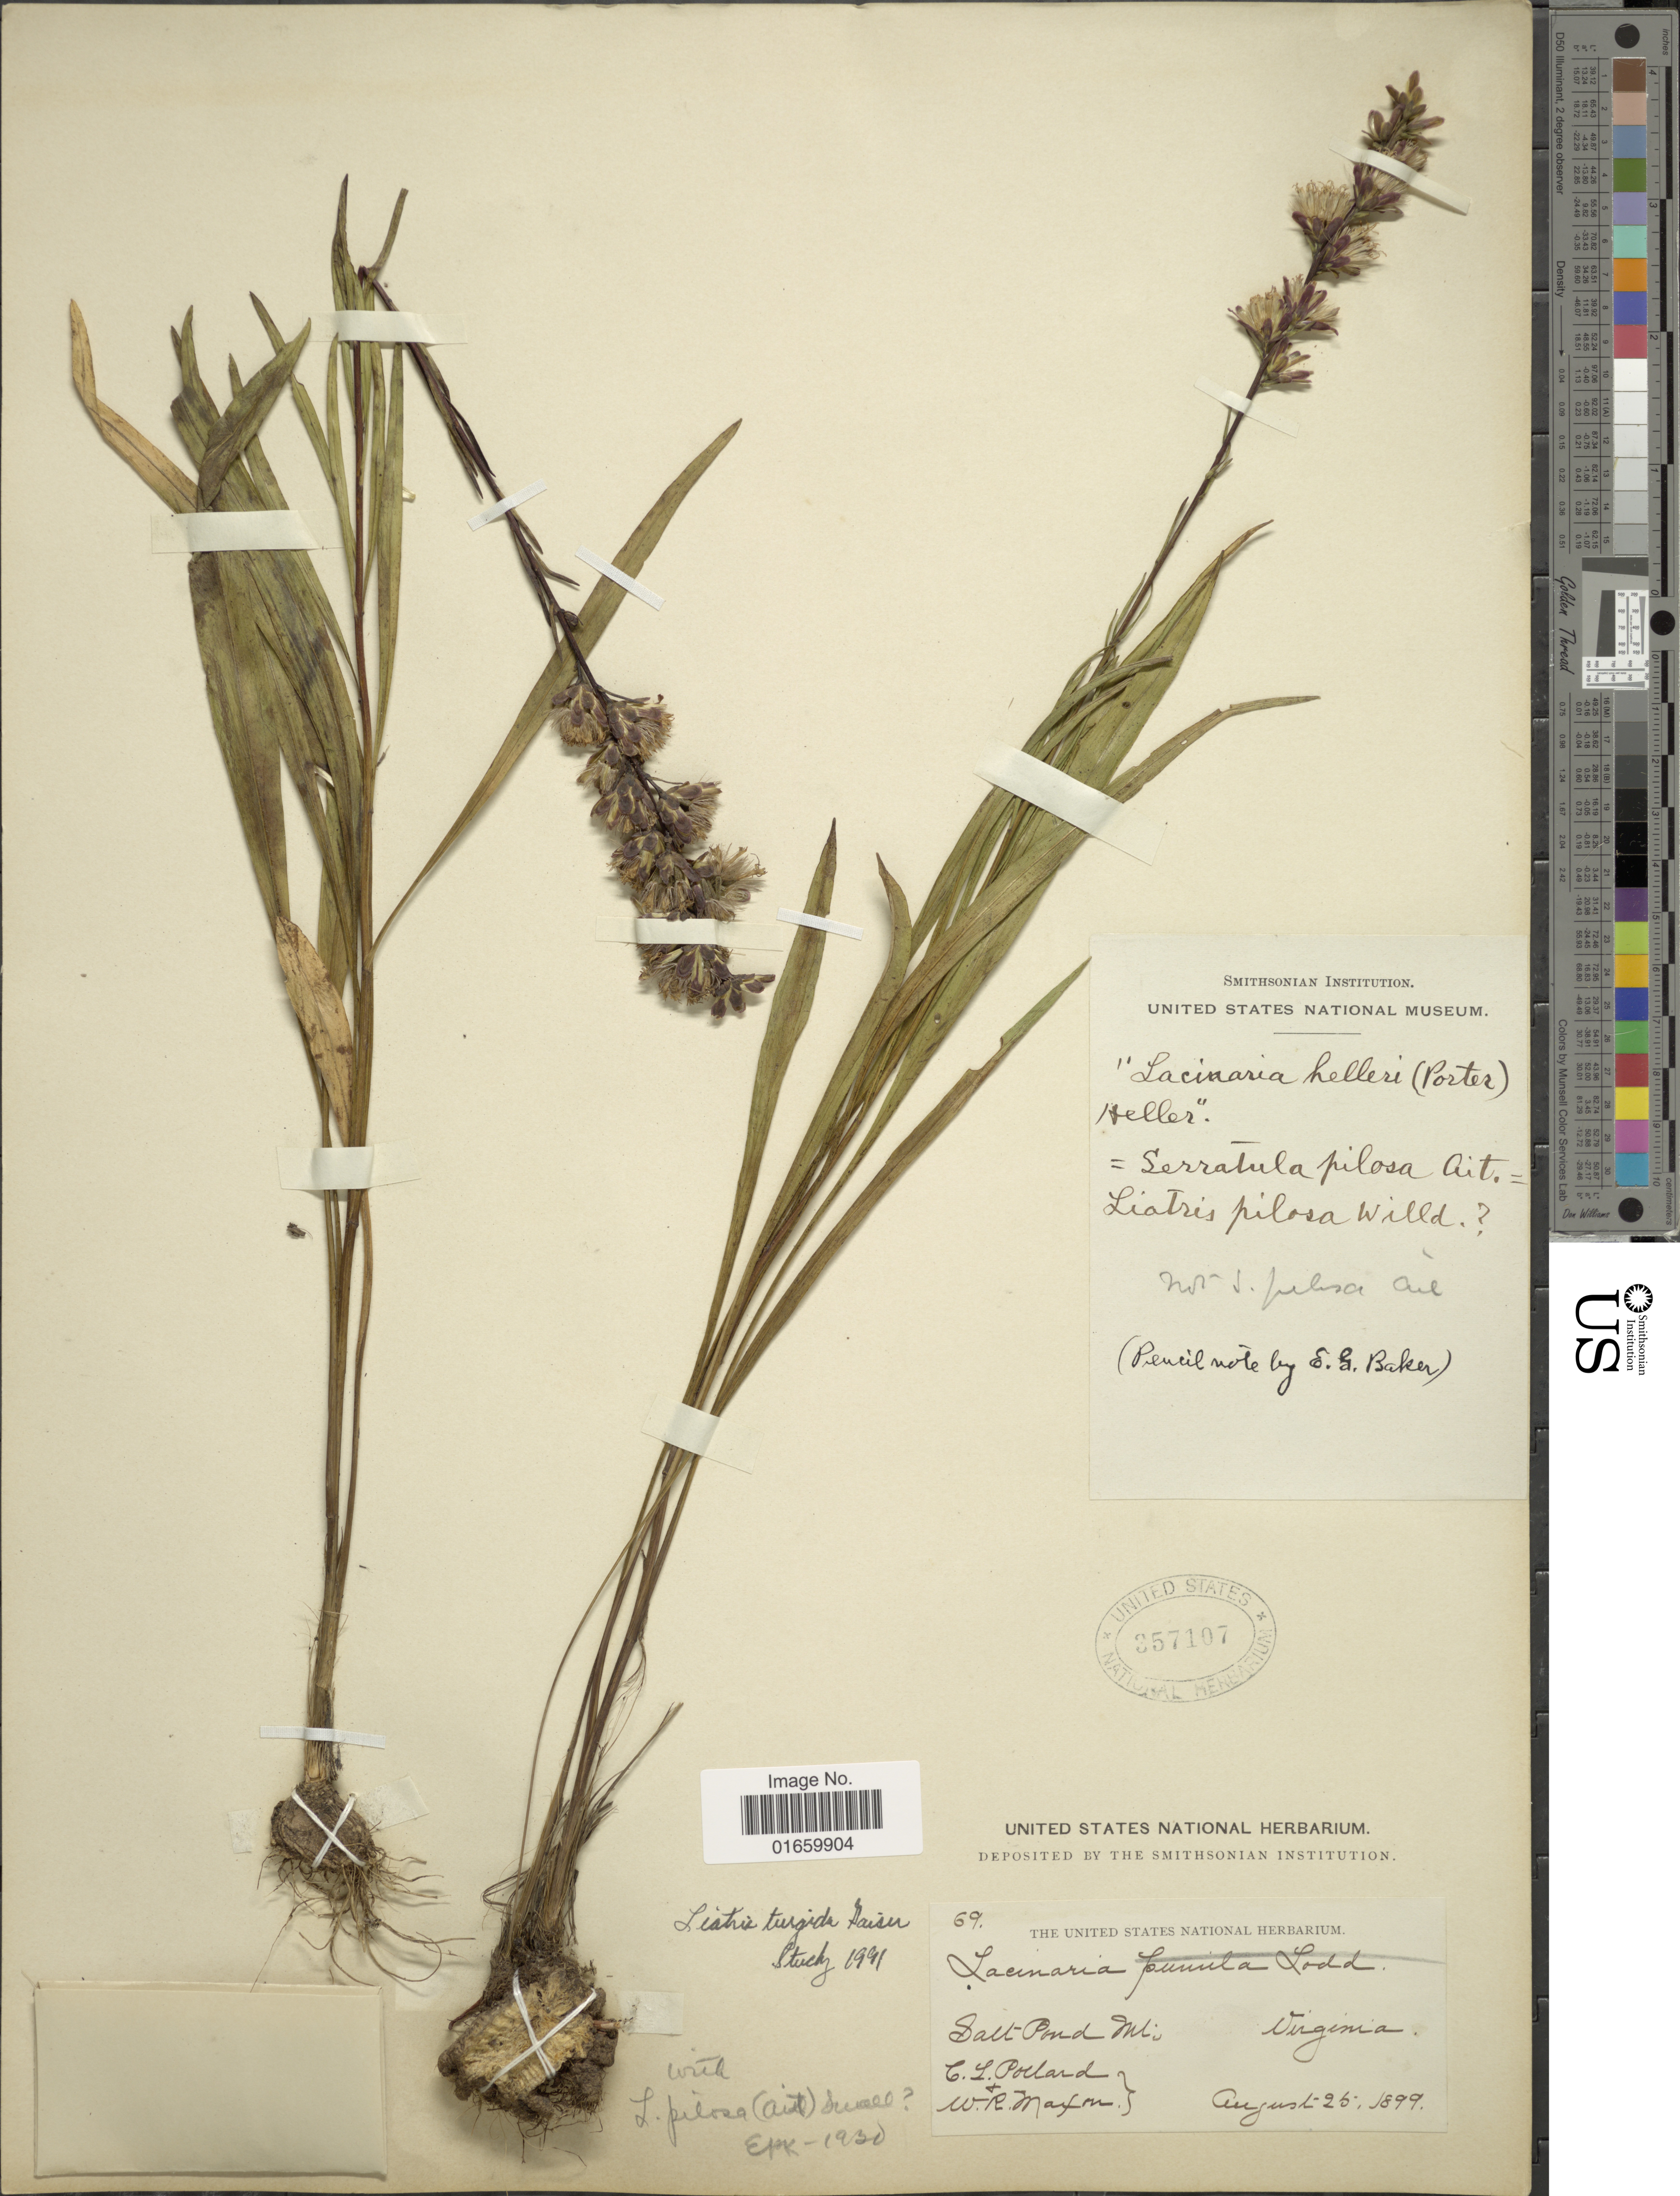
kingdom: Plantae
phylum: Tracheophyta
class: Magnoliopsida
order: Asterales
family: Asteraceae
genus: Liatris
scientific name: Liatris turgida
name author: Gaiser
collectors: C. L. Pollard & W. R. Maxon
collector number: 69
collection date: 1899-08-25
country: United States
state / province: Virginia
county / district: Giles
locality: Salt Pond Mt.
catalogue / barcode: US 357107